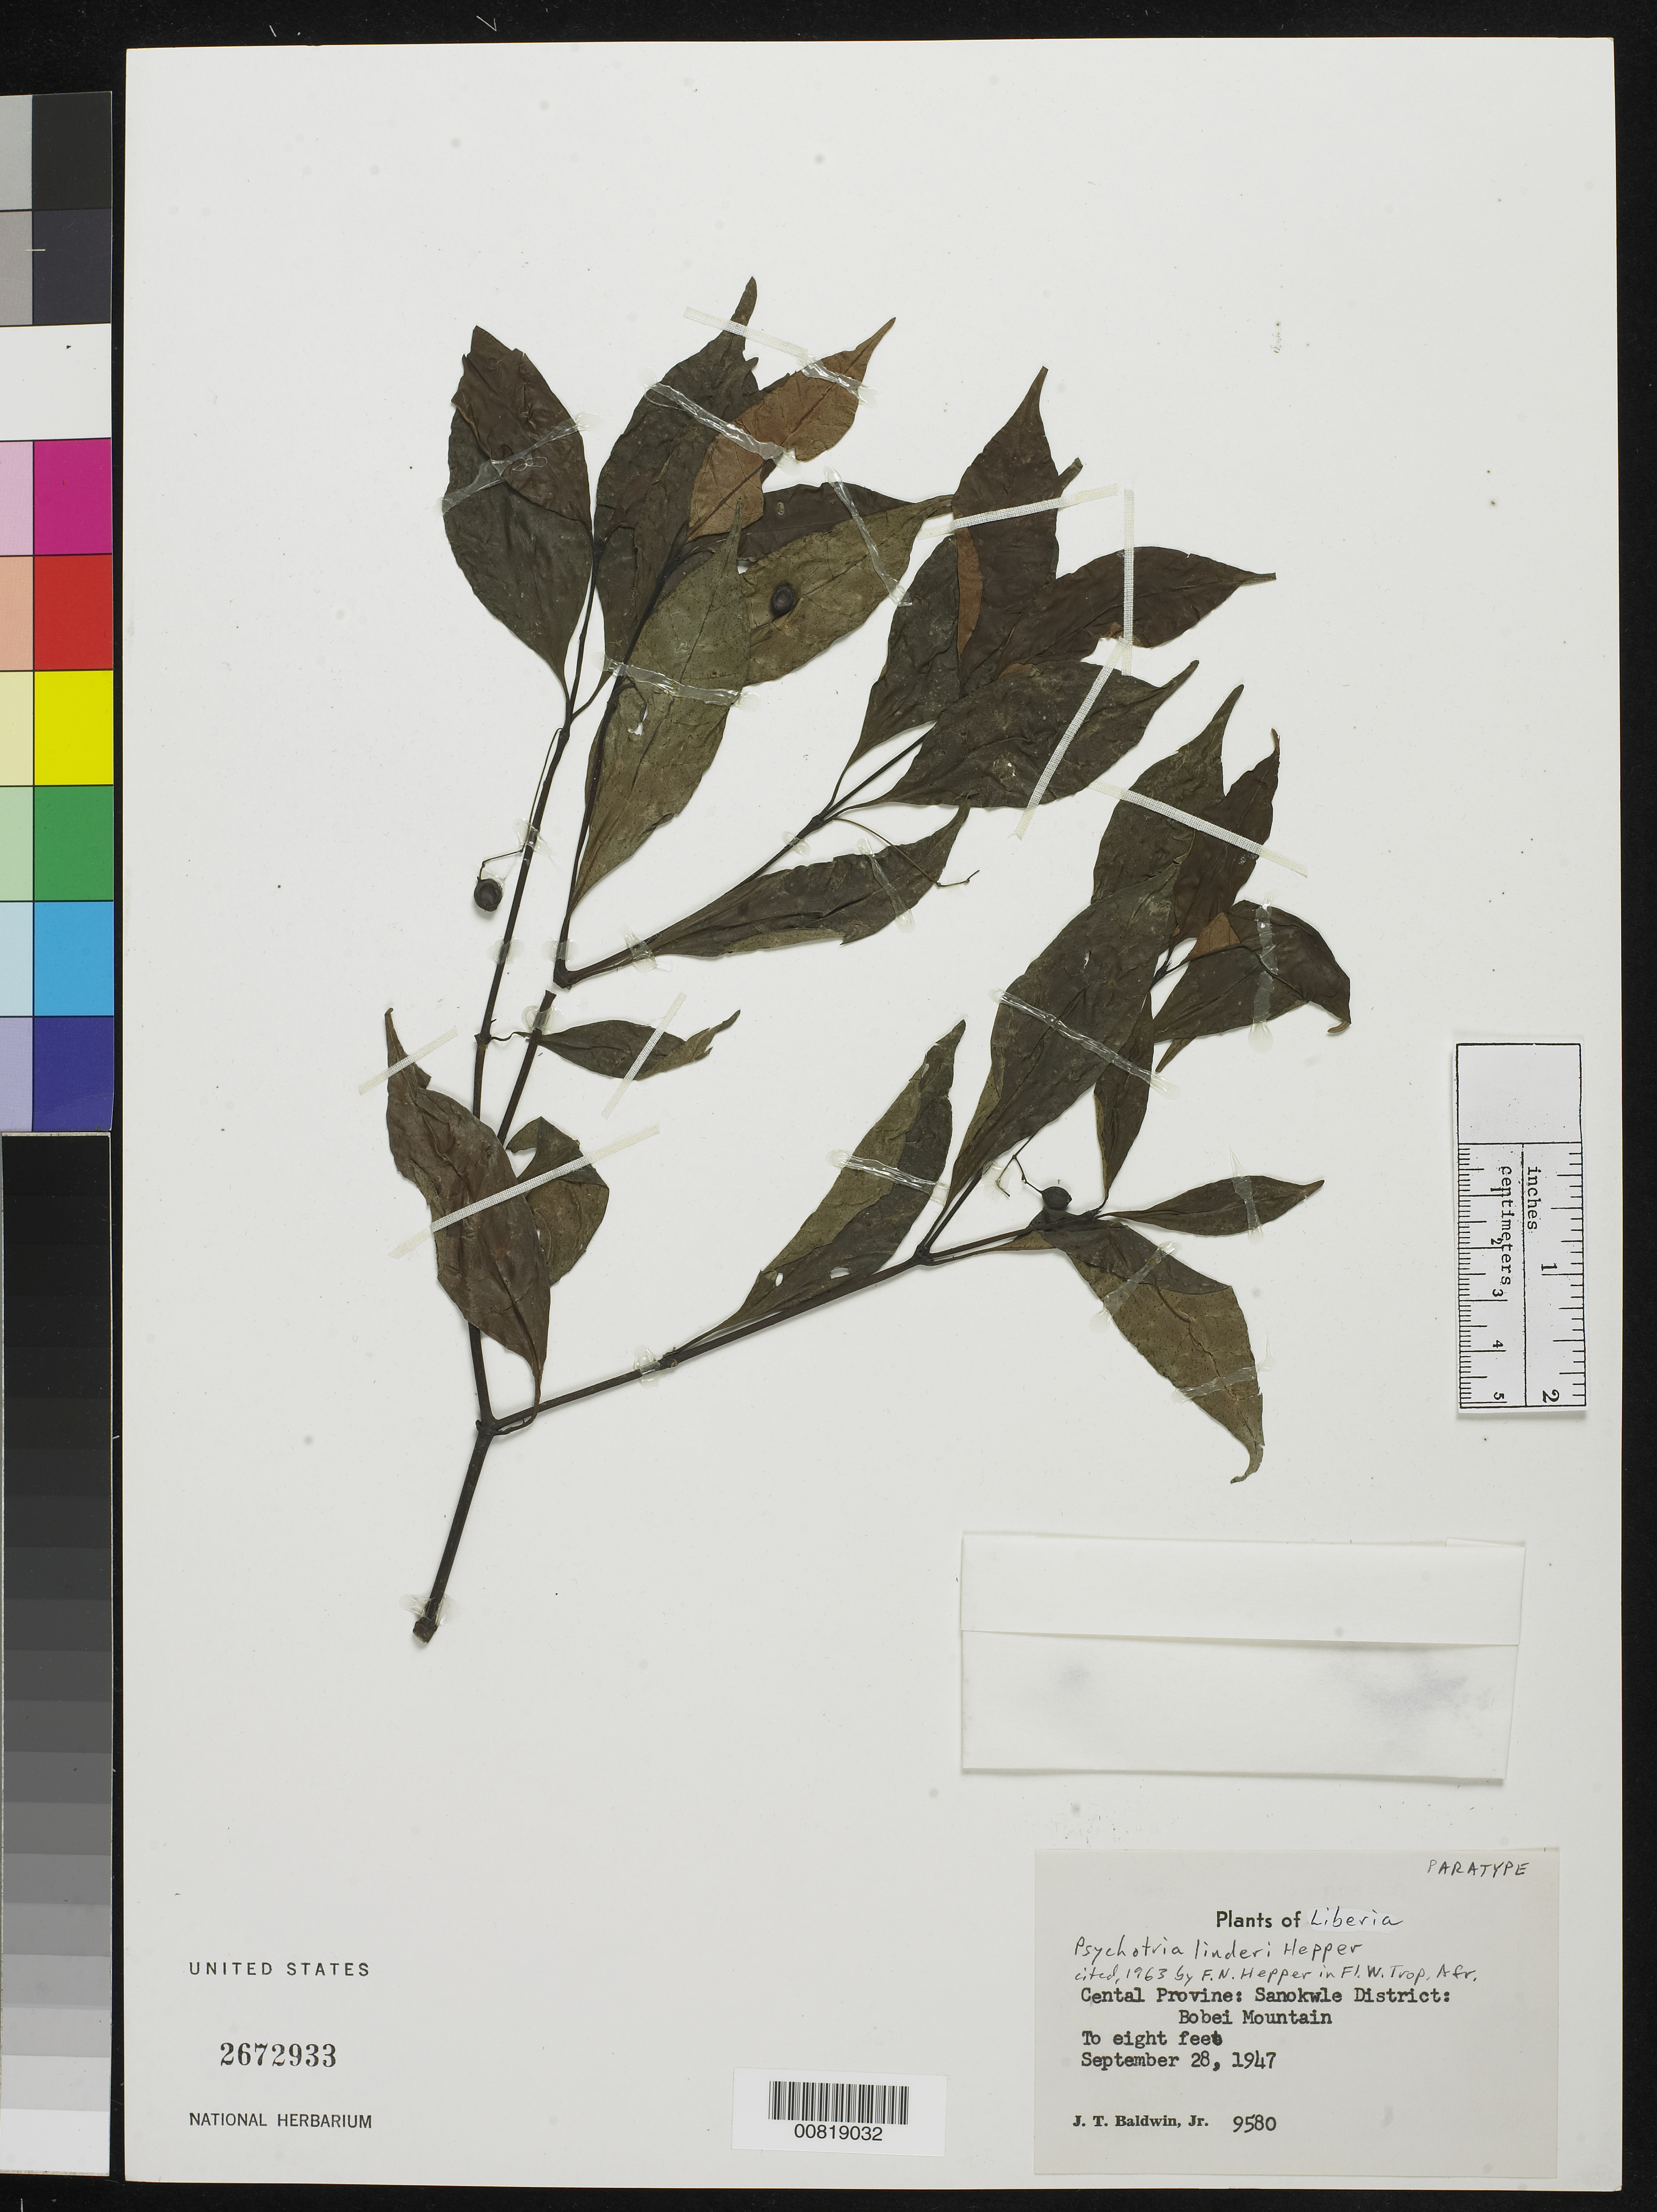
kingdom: Plantae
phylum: Tracheophyta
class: Magnoliopsida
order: Gentianales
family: Rubiaceae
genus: Psychotria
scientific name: Psychotria linderi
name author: Hepper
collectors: J. T. Baldwin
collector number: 9580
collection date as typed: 28 Sep 1947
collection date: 1947-09-28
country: Liberia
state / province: Nimba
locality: Central Province: Sanokwele District, Bobei Mountain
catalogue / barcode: US 2672933